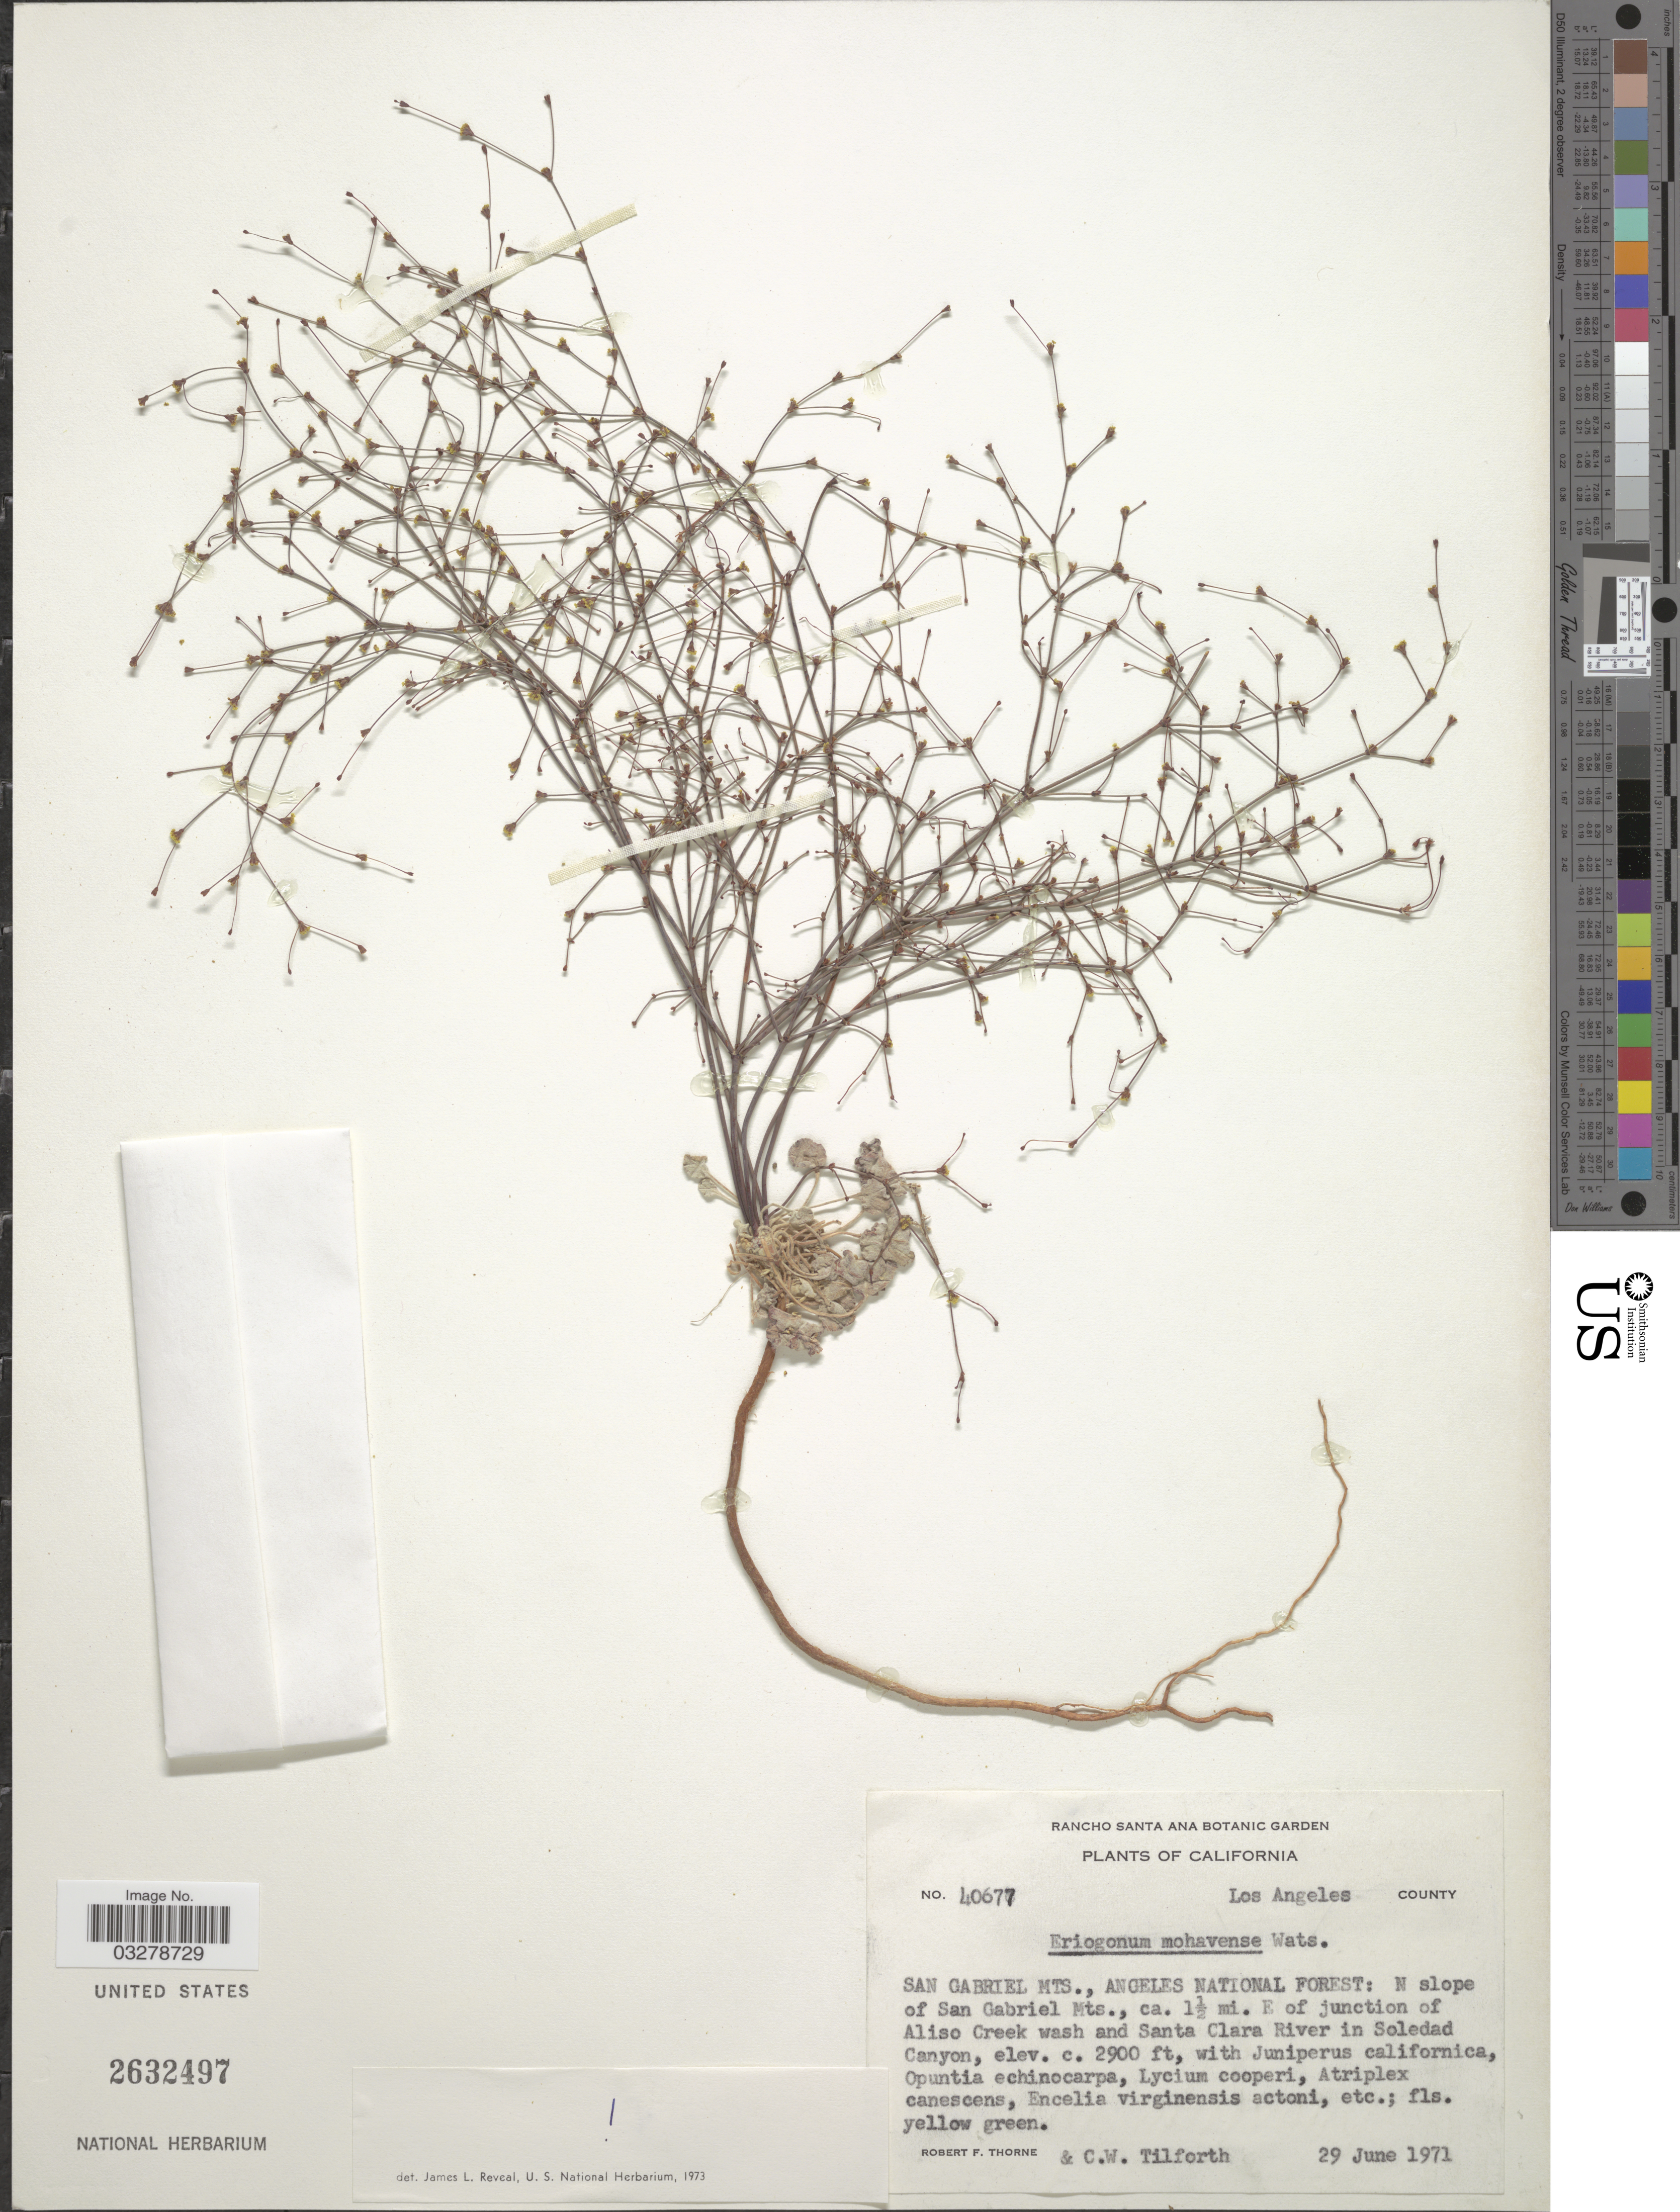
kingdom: Plantae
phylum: Tracheophyta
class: Magnoliopsida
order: Caryophyllales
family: Polygonaceae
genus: Eriogonum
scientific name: Eriogonum mohavense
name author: S. Watson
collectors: R. F. Thorne & C. Tilforth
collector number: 40677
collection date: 1971-06-29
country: United States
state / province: California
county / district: Los Angeles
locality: Los Angeles County. San Gabriel Mts., Angeles National Forest: N slope of San Gabriel Mts., ca. 1½ mi. E of junction of Aliso Creek wash and Santa Clara River in Soledad Canyon.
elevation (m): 884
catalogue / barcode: US 2632497